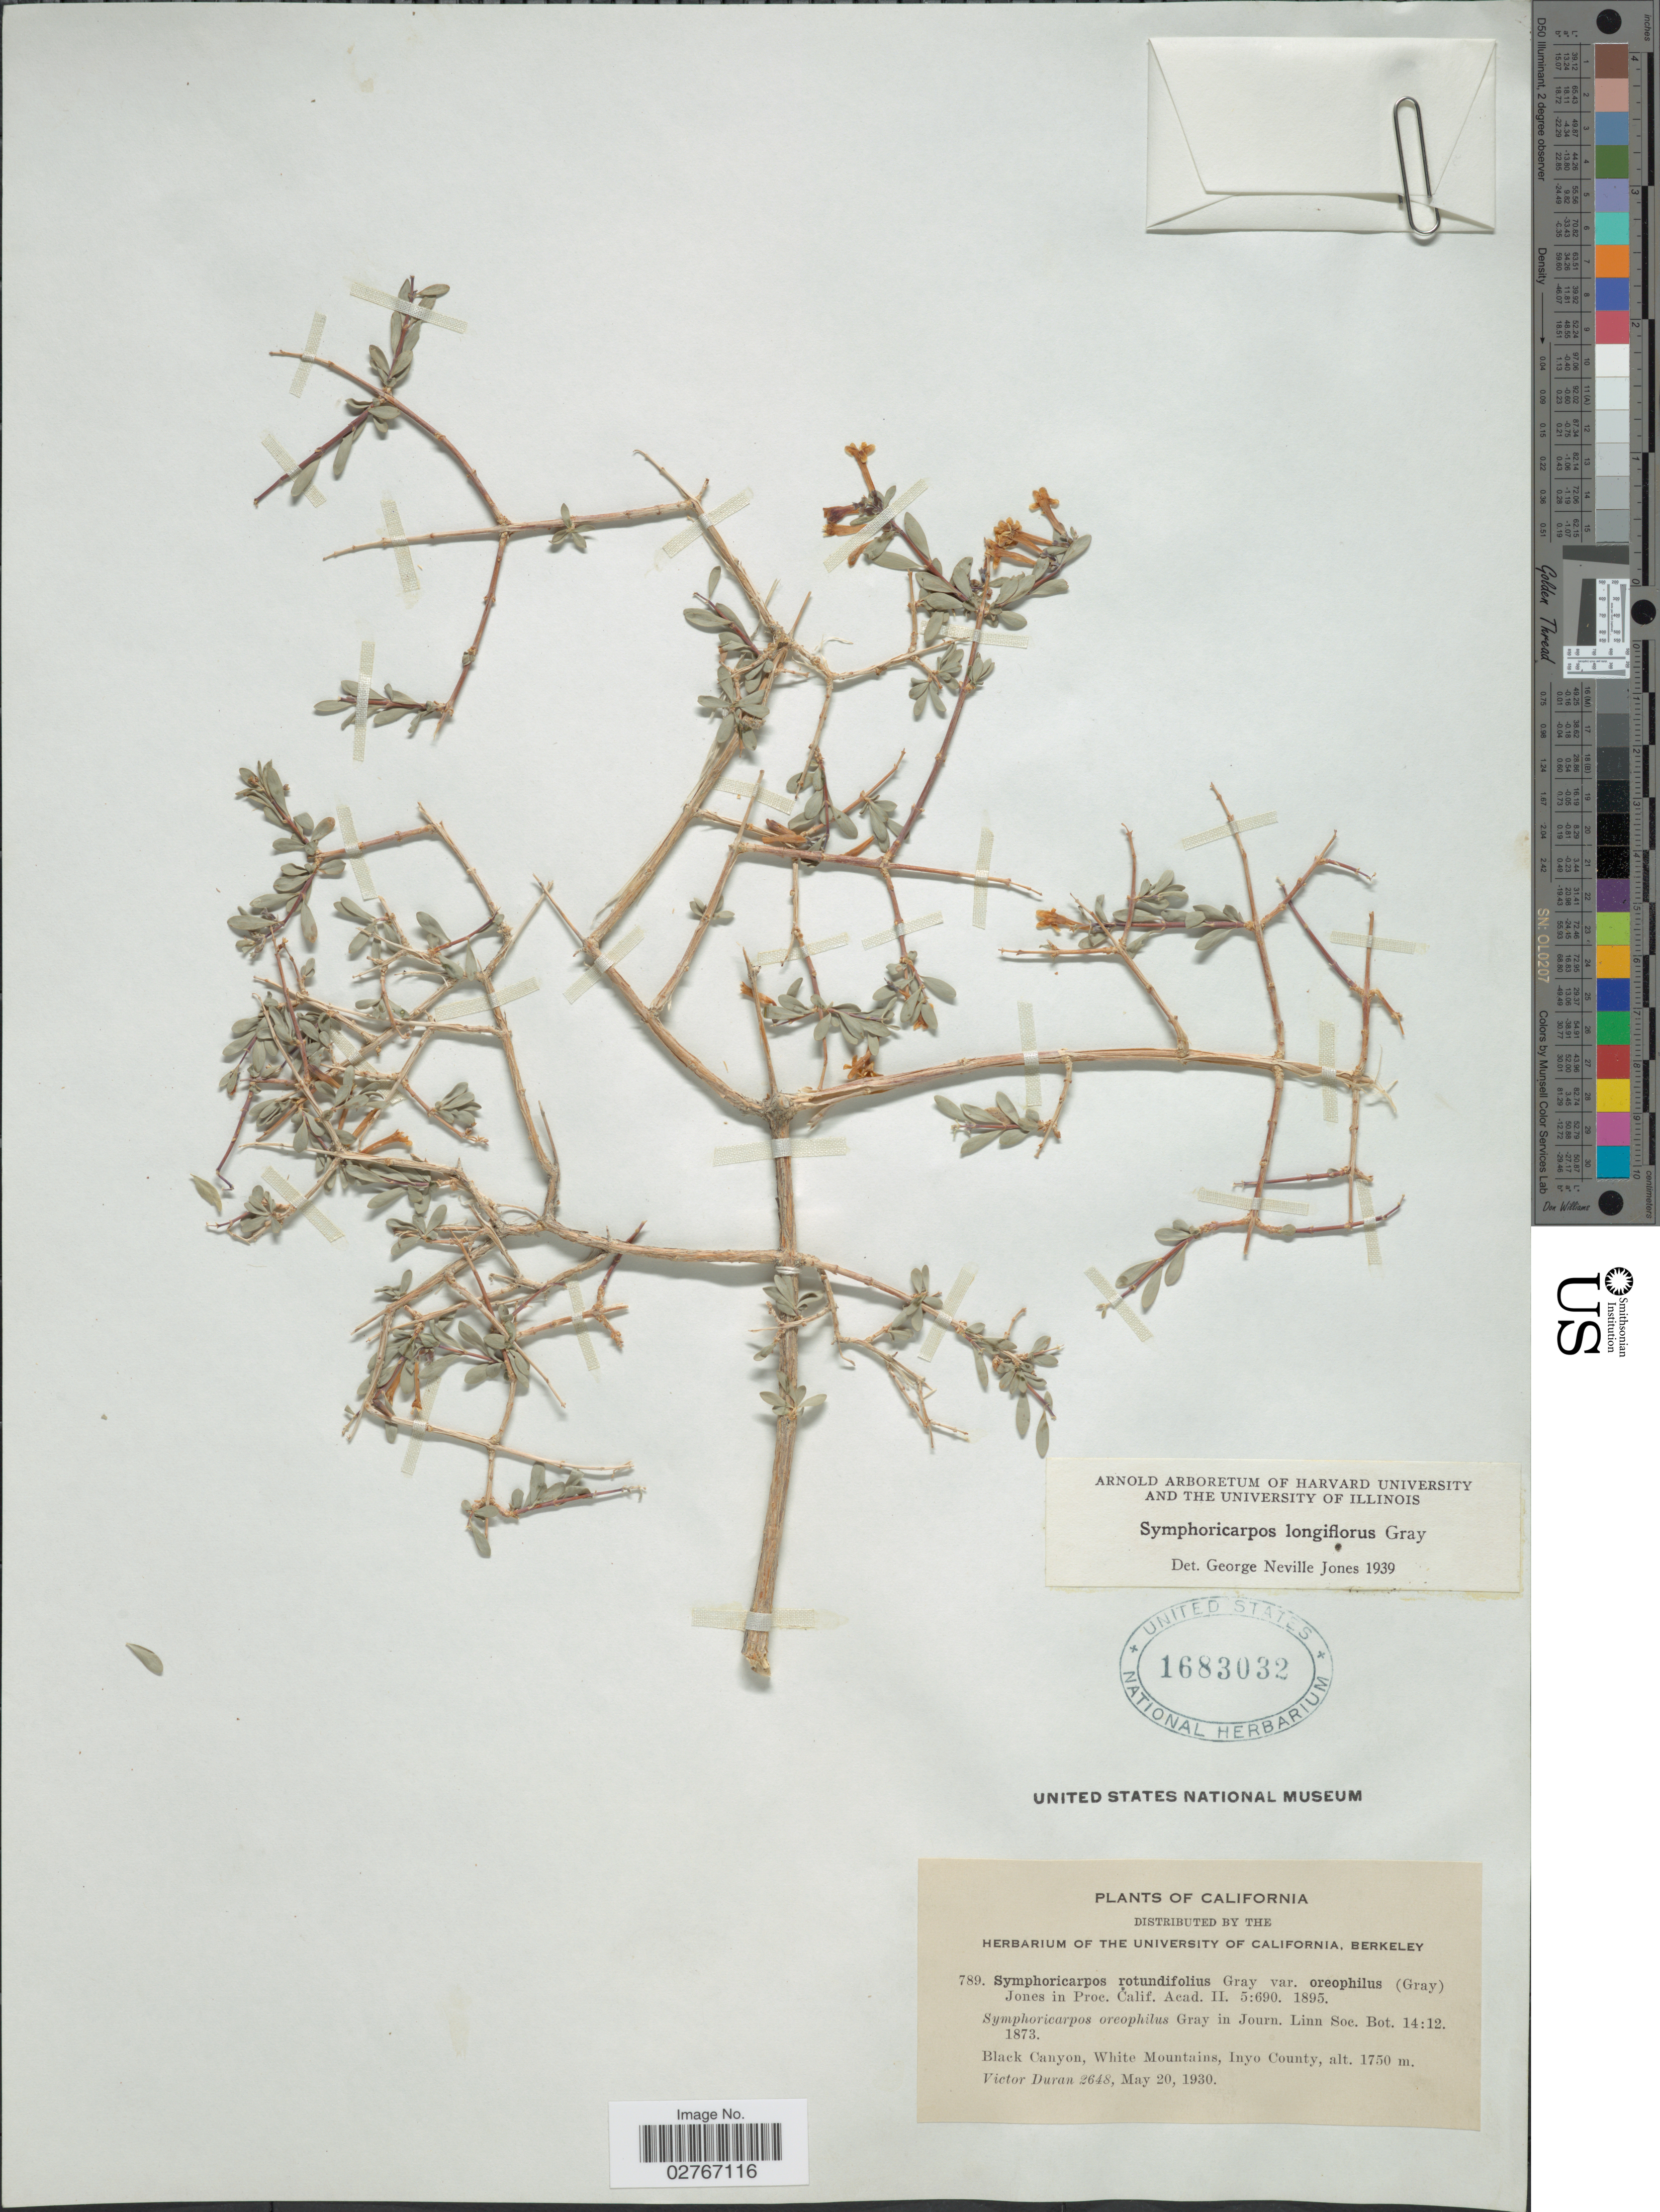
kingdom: Plantae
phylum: Tracheophyta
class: Magnoliopsida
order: Dipsacales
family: Caprifoliaceae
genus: Symphoricarpos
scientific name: Symphoricarpos longiflorus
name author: A. Gray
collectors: V. Duran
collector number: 2648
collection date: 1930-05-20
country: United States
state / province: California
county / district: Inyo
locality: Black Canyon, White Mountains, Inyo County.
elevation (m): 1750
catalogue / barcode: US 1683032